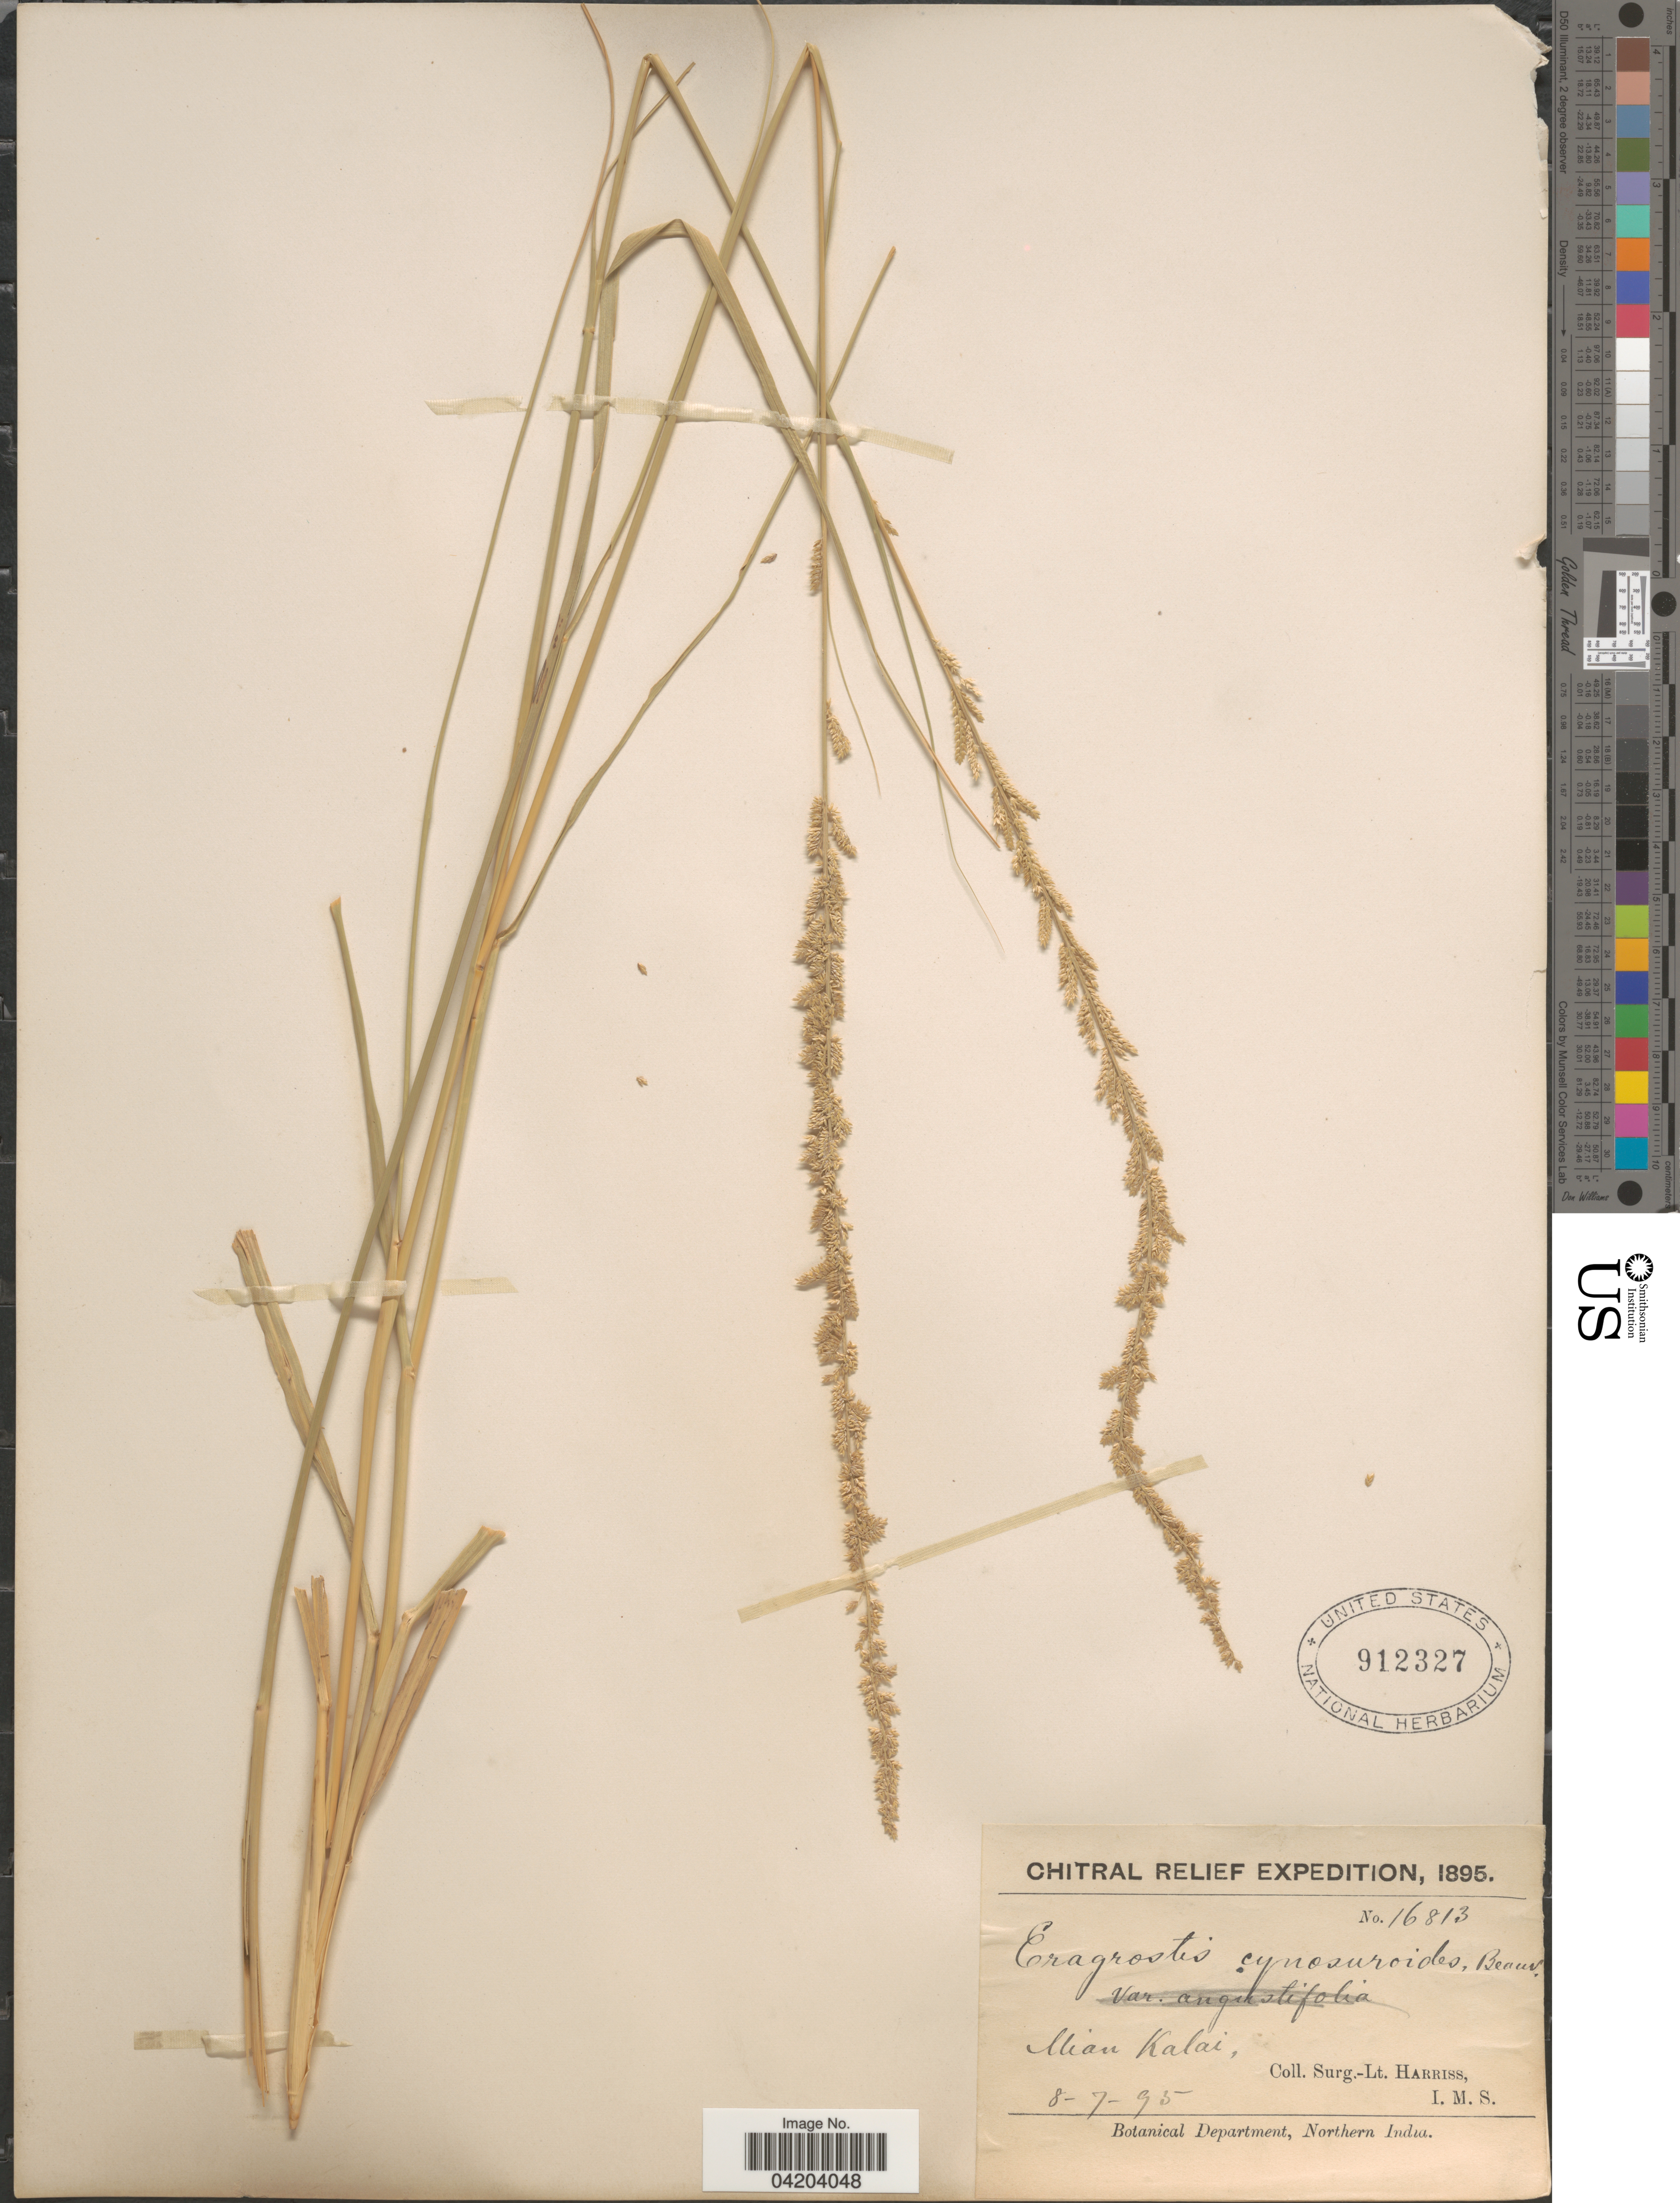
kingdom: Plantae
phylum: Tracheophyta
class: Liliopsida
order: Poales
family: Poaceae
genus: Desmostachya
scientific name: Desmostachya bipinnata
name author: (L.) Stapf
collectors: S. A. Harris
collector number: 16813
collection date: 1895-07-08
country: India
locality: Chitral Relief Expedition. Mian Kalai.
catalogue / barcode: US 912327